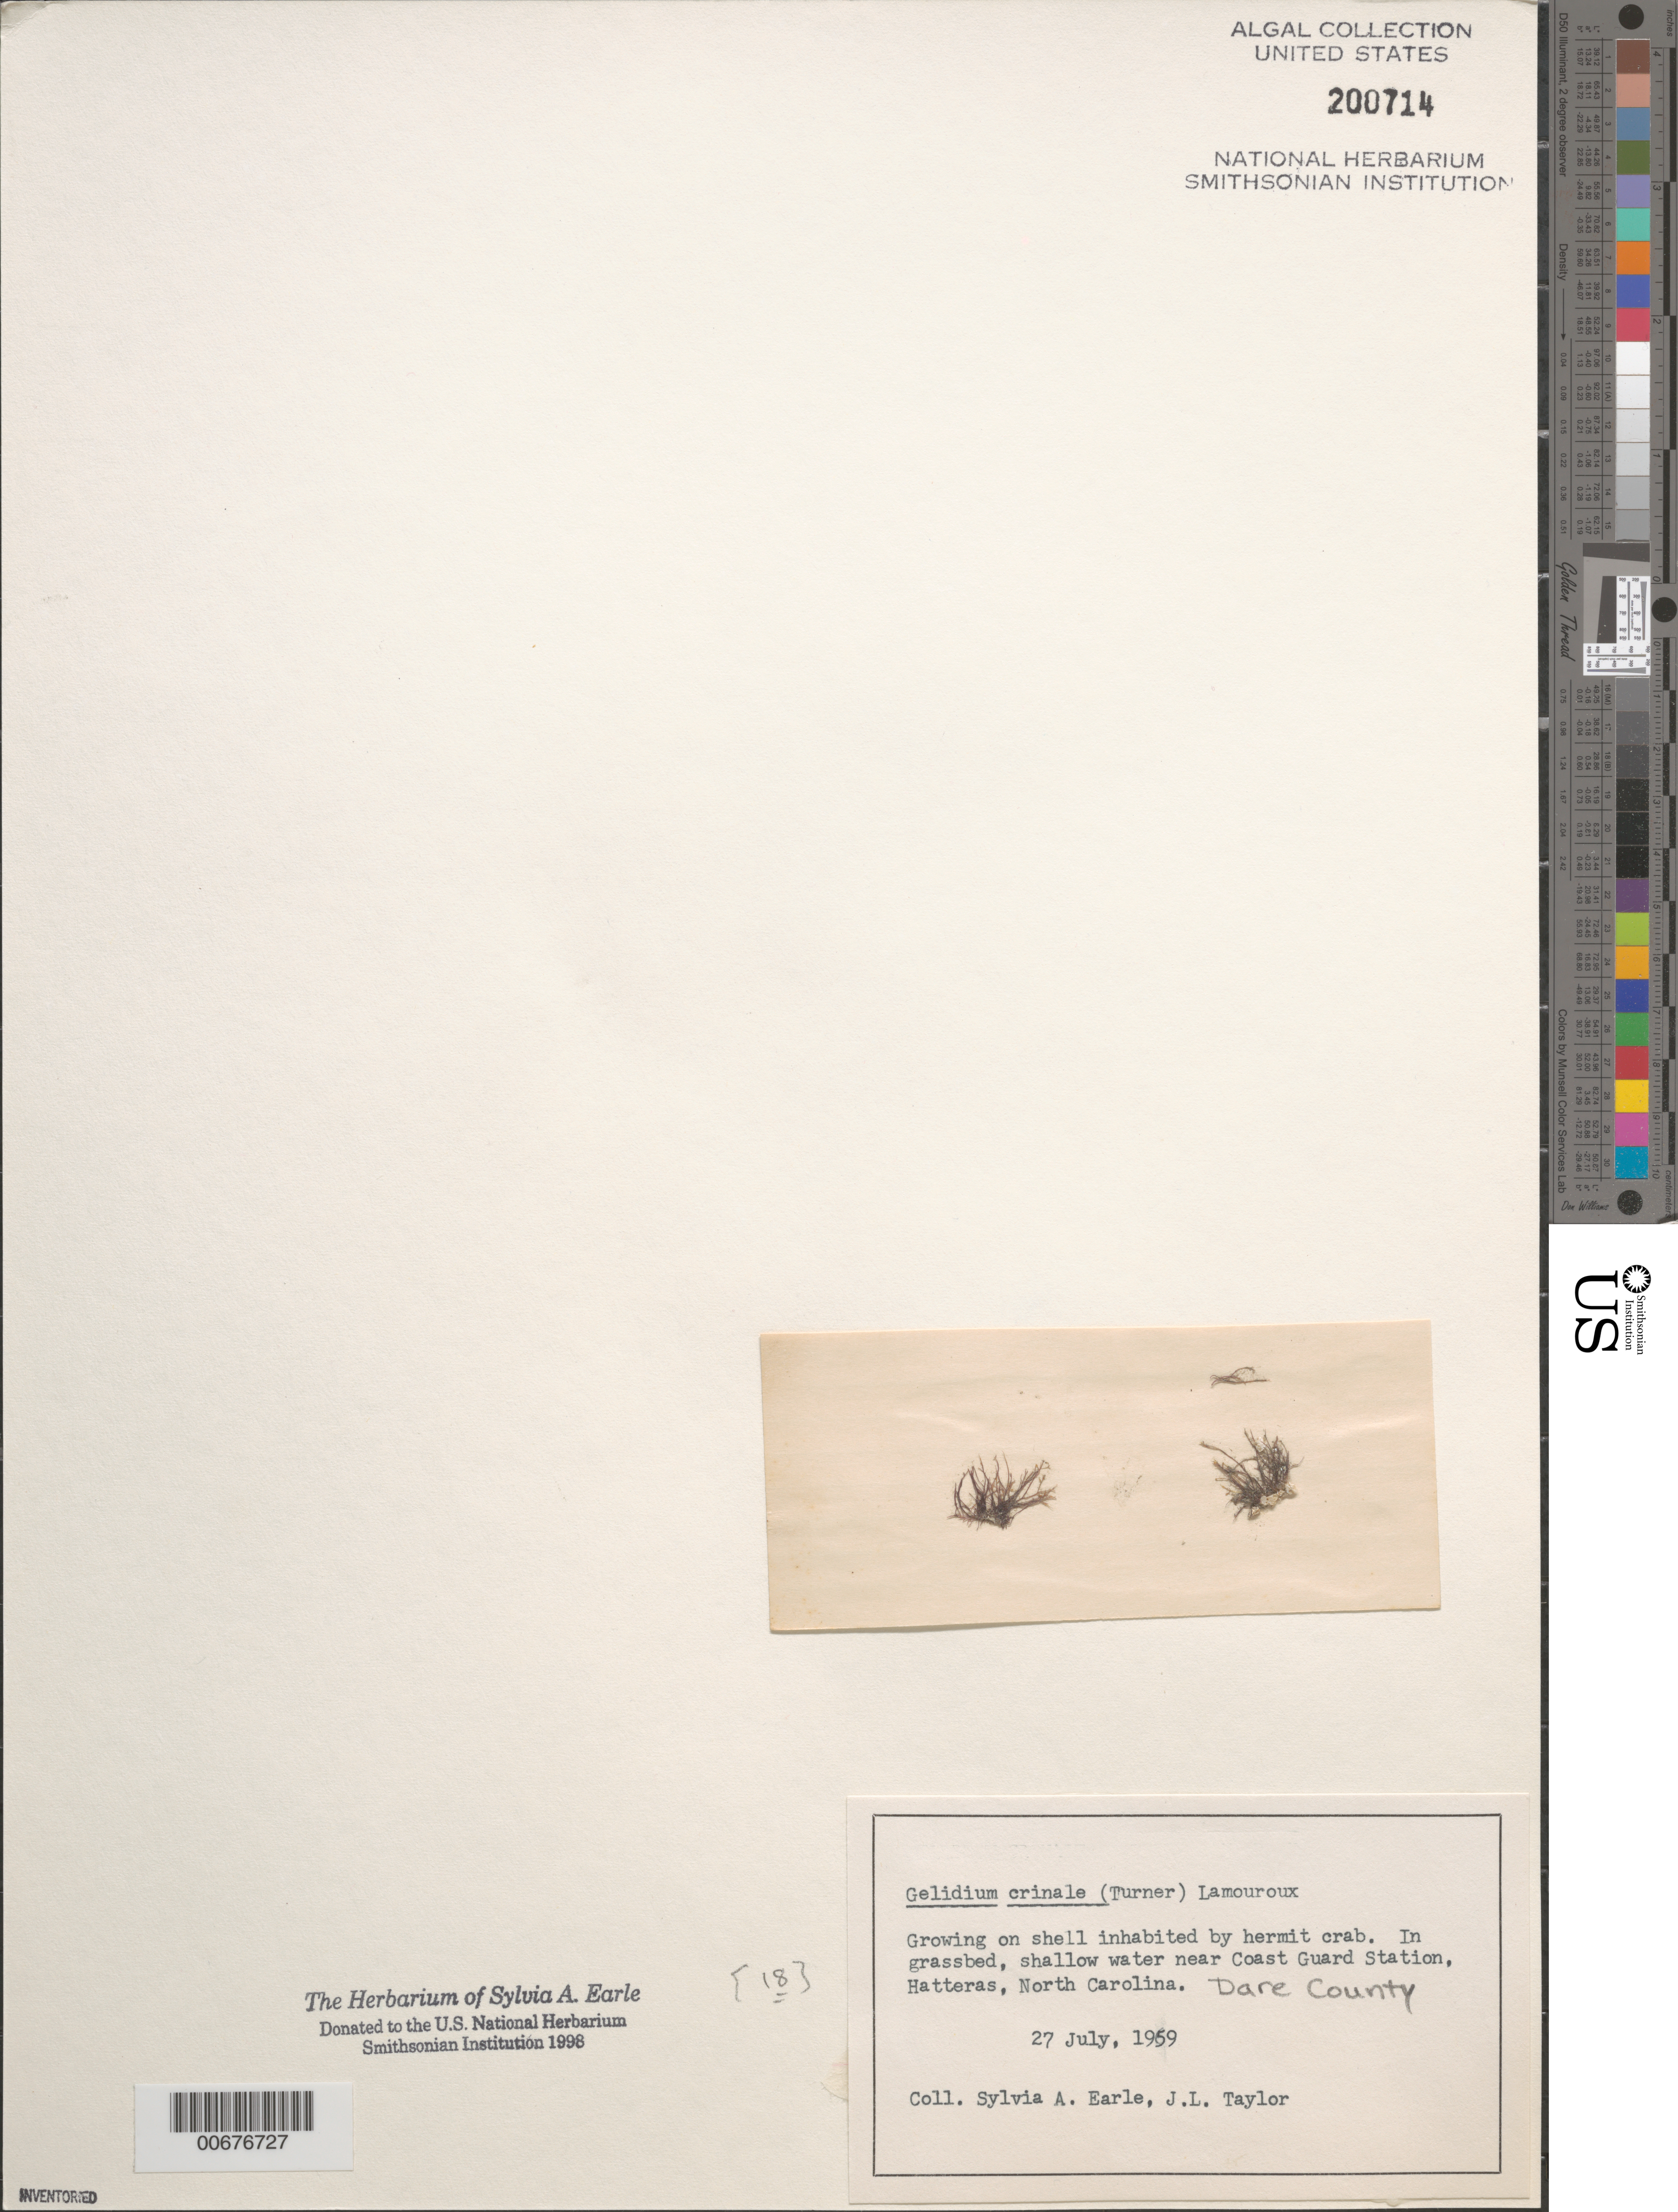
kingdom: Plantae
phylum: Rhodophyta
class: Florideophyceae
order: Gelidiales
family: Gelidiaceae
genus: Gelidium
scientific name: Gelidium crinale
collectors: S. A. Earle & J. L. Taylor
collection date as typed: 27 Jul 1959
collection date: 1959-07-27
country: United States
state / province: North Carolina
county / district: Dare County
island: Hatteras Island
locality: Hatteras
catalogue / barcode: US 200714